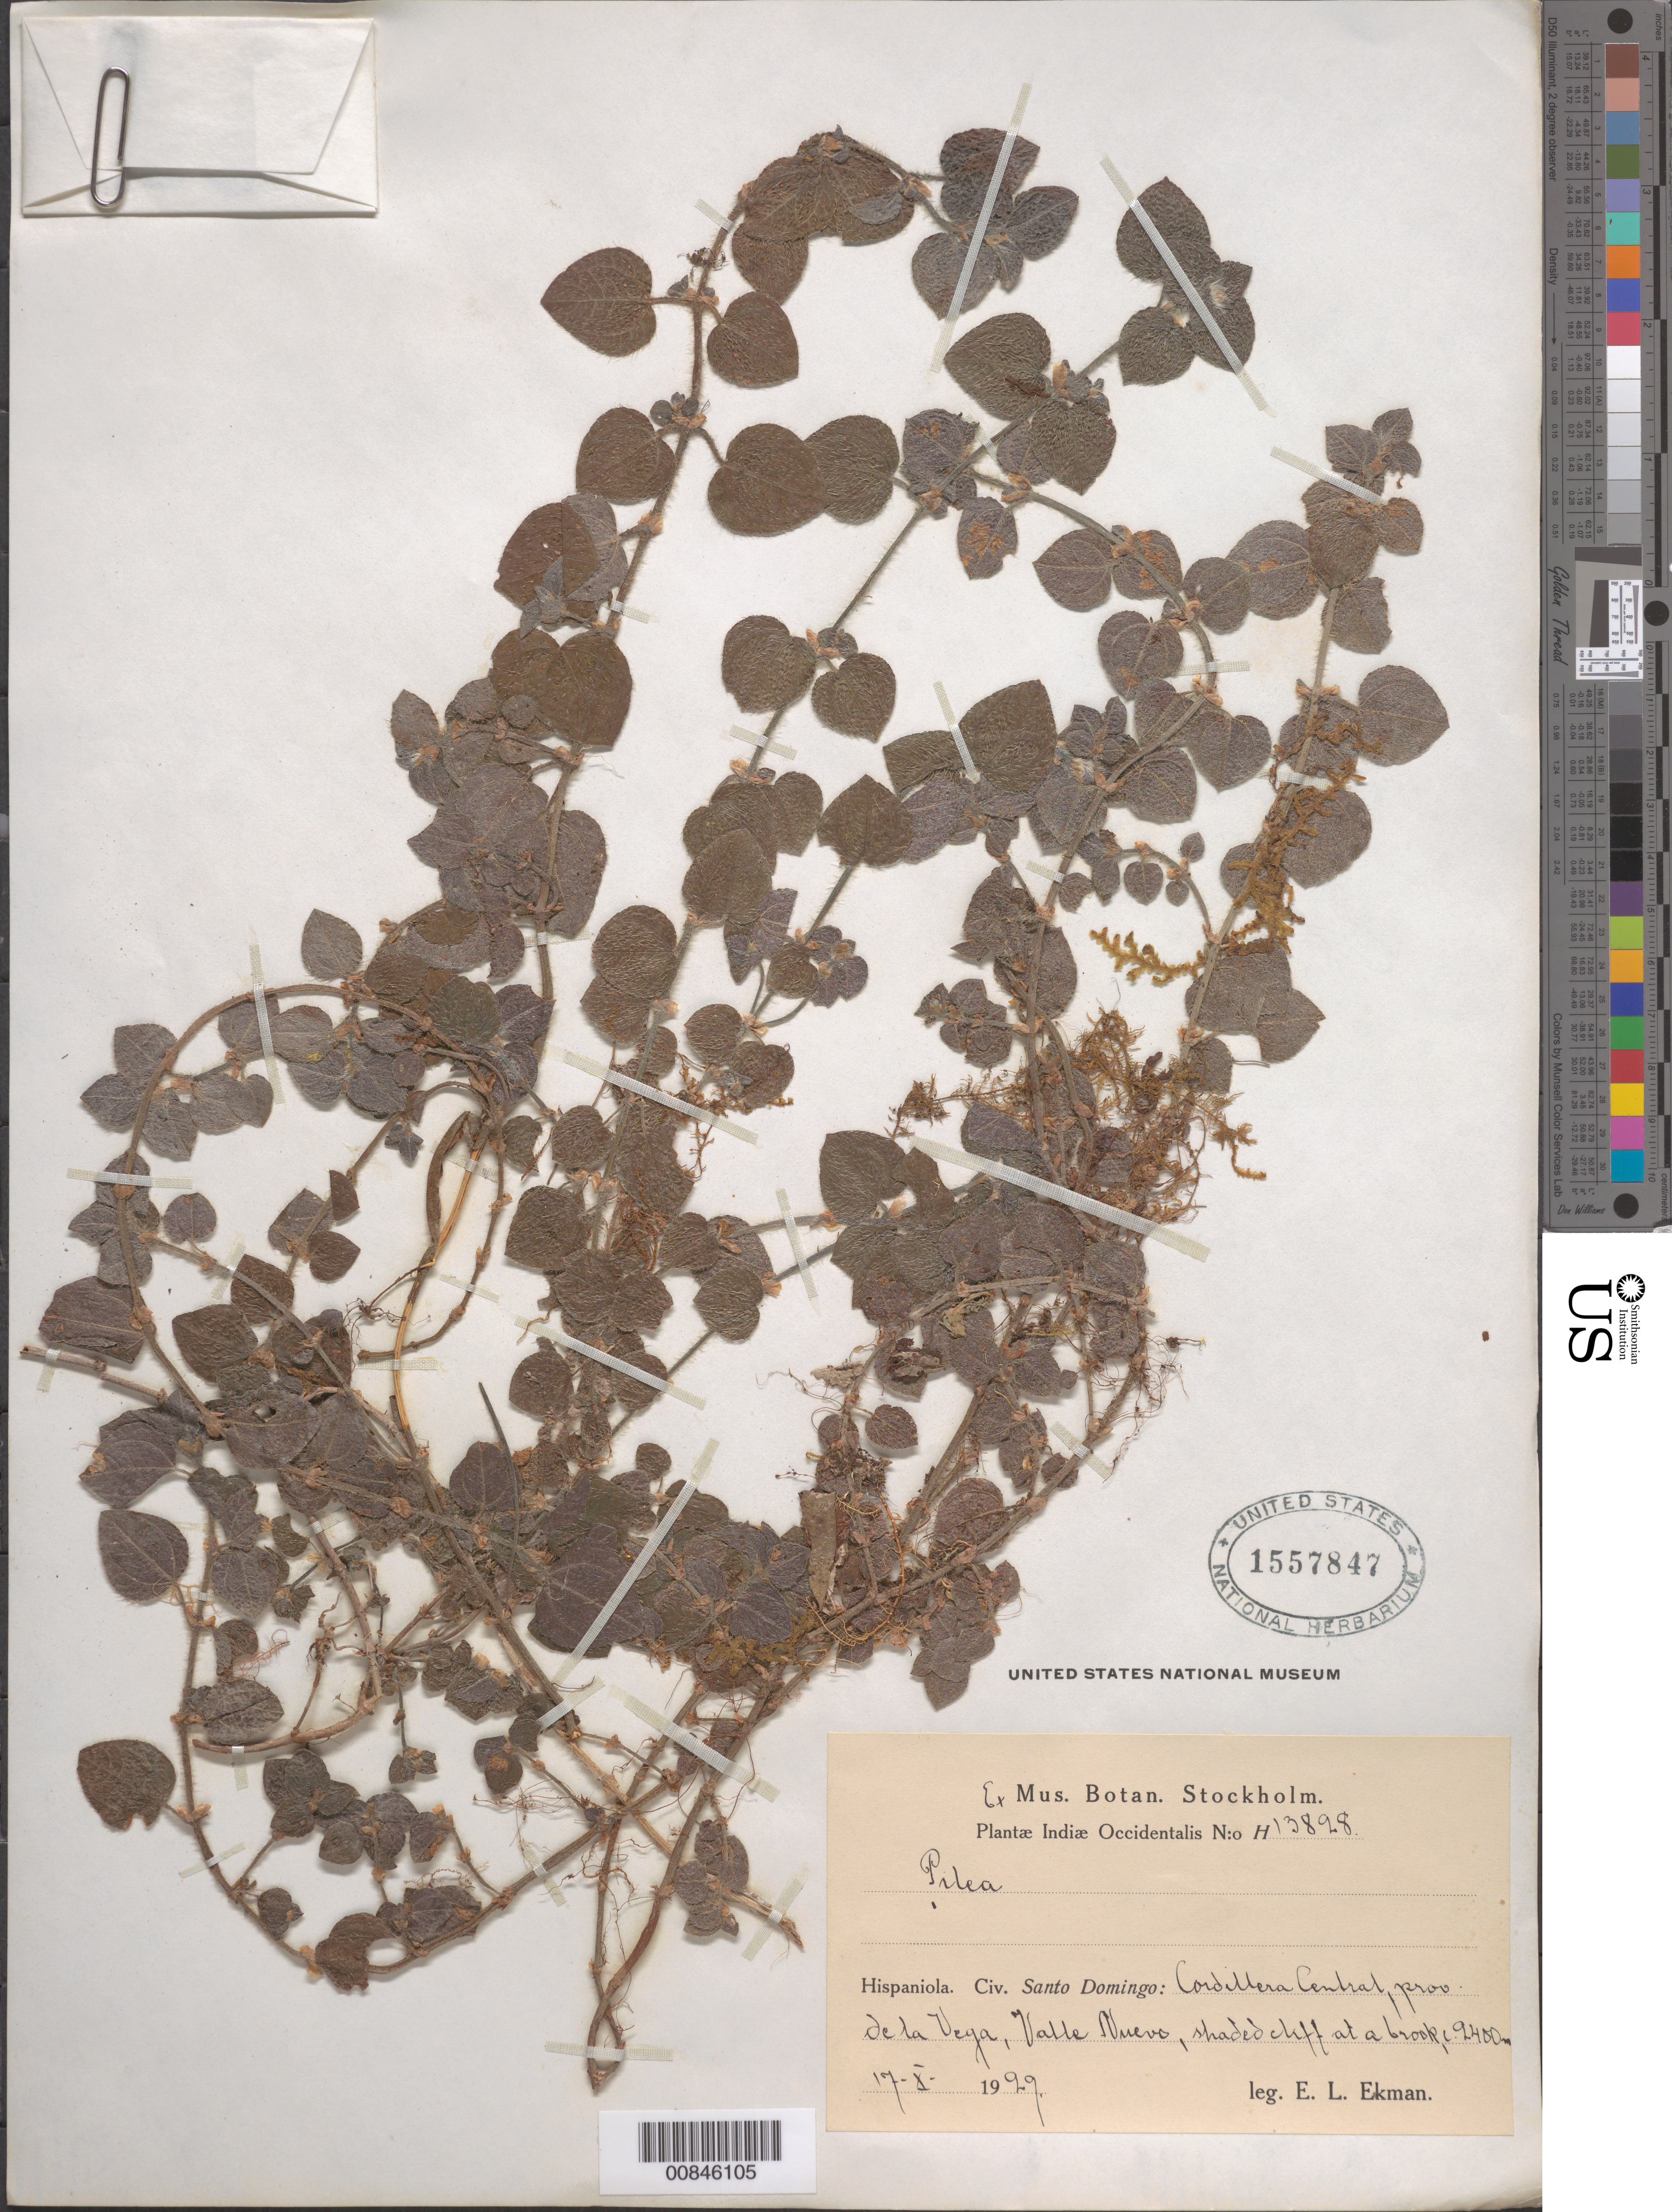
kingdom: Plantae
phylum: Tracheophyta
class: Magnoliopsida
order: Rosales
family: Urticaceae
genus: Pilea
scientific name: Pilea sp.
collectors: E. L. Ekman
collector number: H 13828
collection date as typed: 17 Oct 1929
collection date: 1929-10-17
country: Dominican Republic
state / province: La Vega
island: Hispaniola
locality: Cordillera Central, Valle Nuevo.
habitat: Shaded cliff at a brook.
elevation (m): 2400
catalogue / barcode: US 1557847